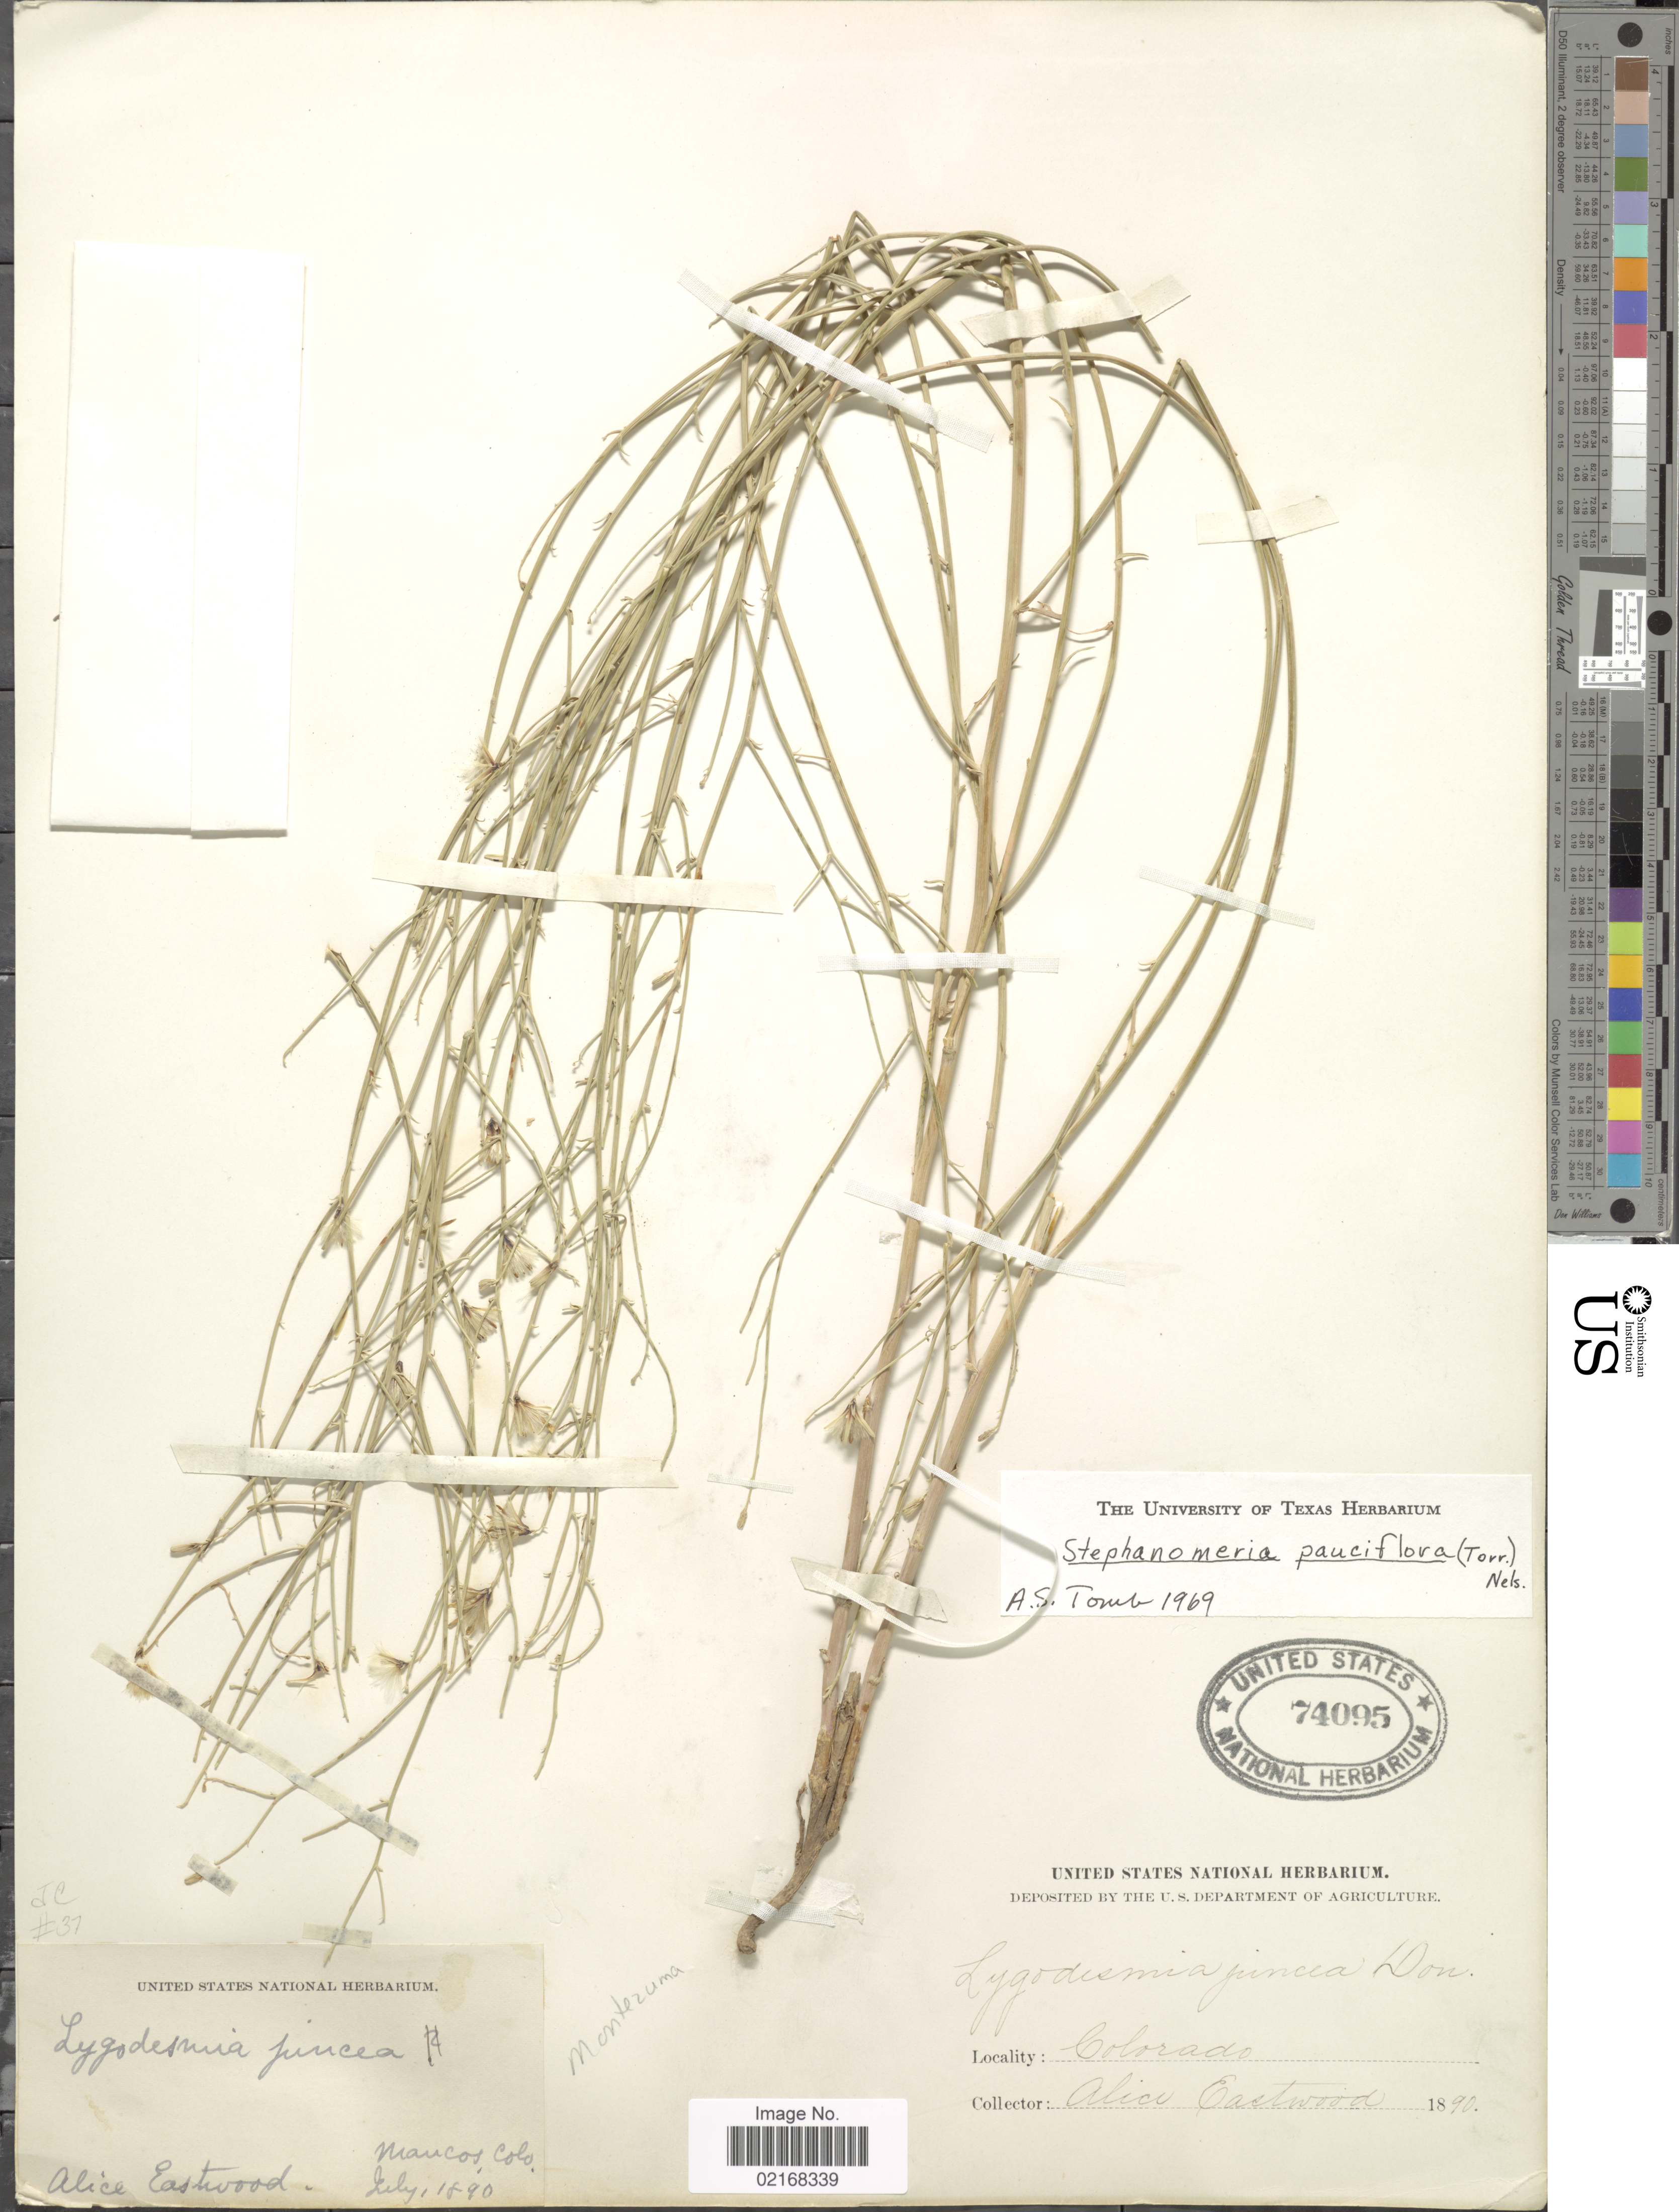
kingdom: Plantae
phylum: Tracheophyta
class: Magnoliopsida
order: Asterales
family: Asteraceae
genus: Stephanomeria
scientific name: Stephanomeria pauciflora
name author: (Torr.) A. Nelson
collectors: A. Eastwood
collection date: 1890-07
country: United States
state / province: Colorado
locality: Mancos Colo. Montezuma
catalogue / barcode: US 74095